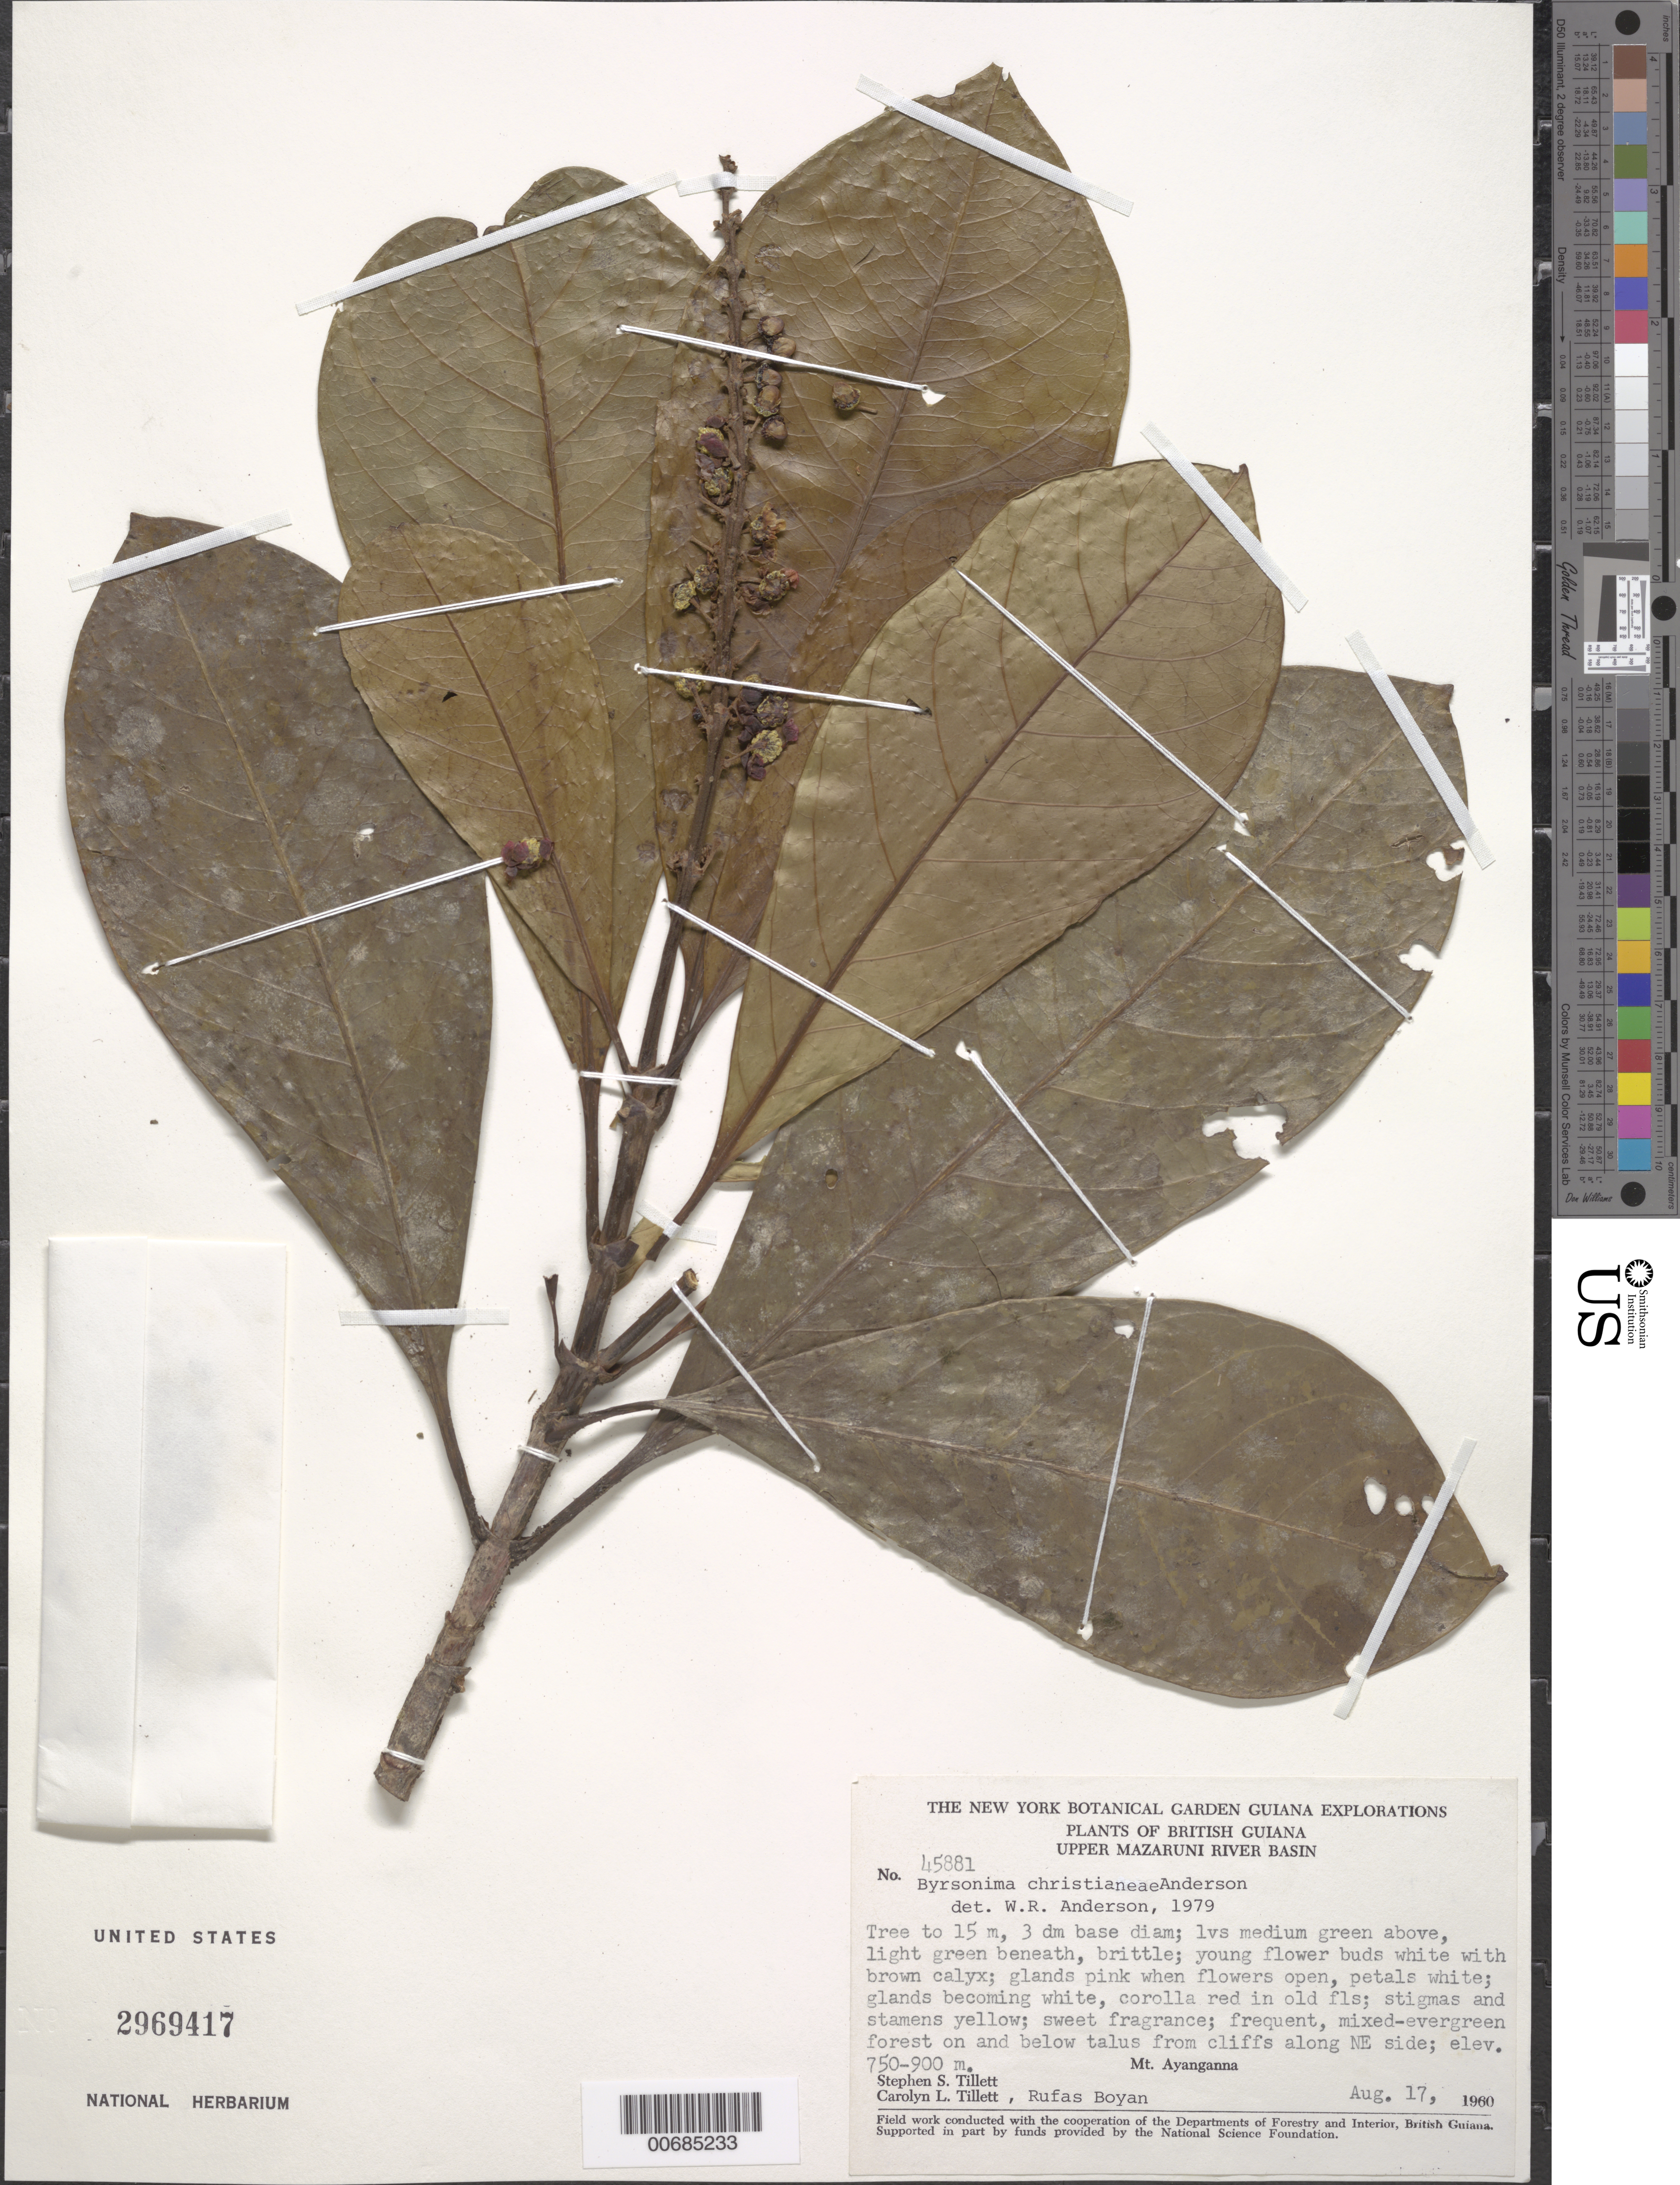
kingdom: Plantae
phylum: Tracheophyta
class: Magnoliopsida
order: Malpighiales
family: Malpighiaceae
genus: Byrsonima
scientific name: Byrsonima christianeae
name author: W.R. Anderson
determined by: Anderson, W. R., (MICH), University of Michigan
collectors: S. S. Tillett, C. L. Tillett & R. Boyan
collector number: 45881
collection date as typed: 17-Aug-60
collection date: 1960-08-17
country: Guyana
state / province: Cuyuni-Mazaruni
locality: Mt. Ayanganna, NE side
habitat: Mixed evergreen forest on and below talus from cliffs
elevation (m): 750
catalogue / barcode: US 2969417